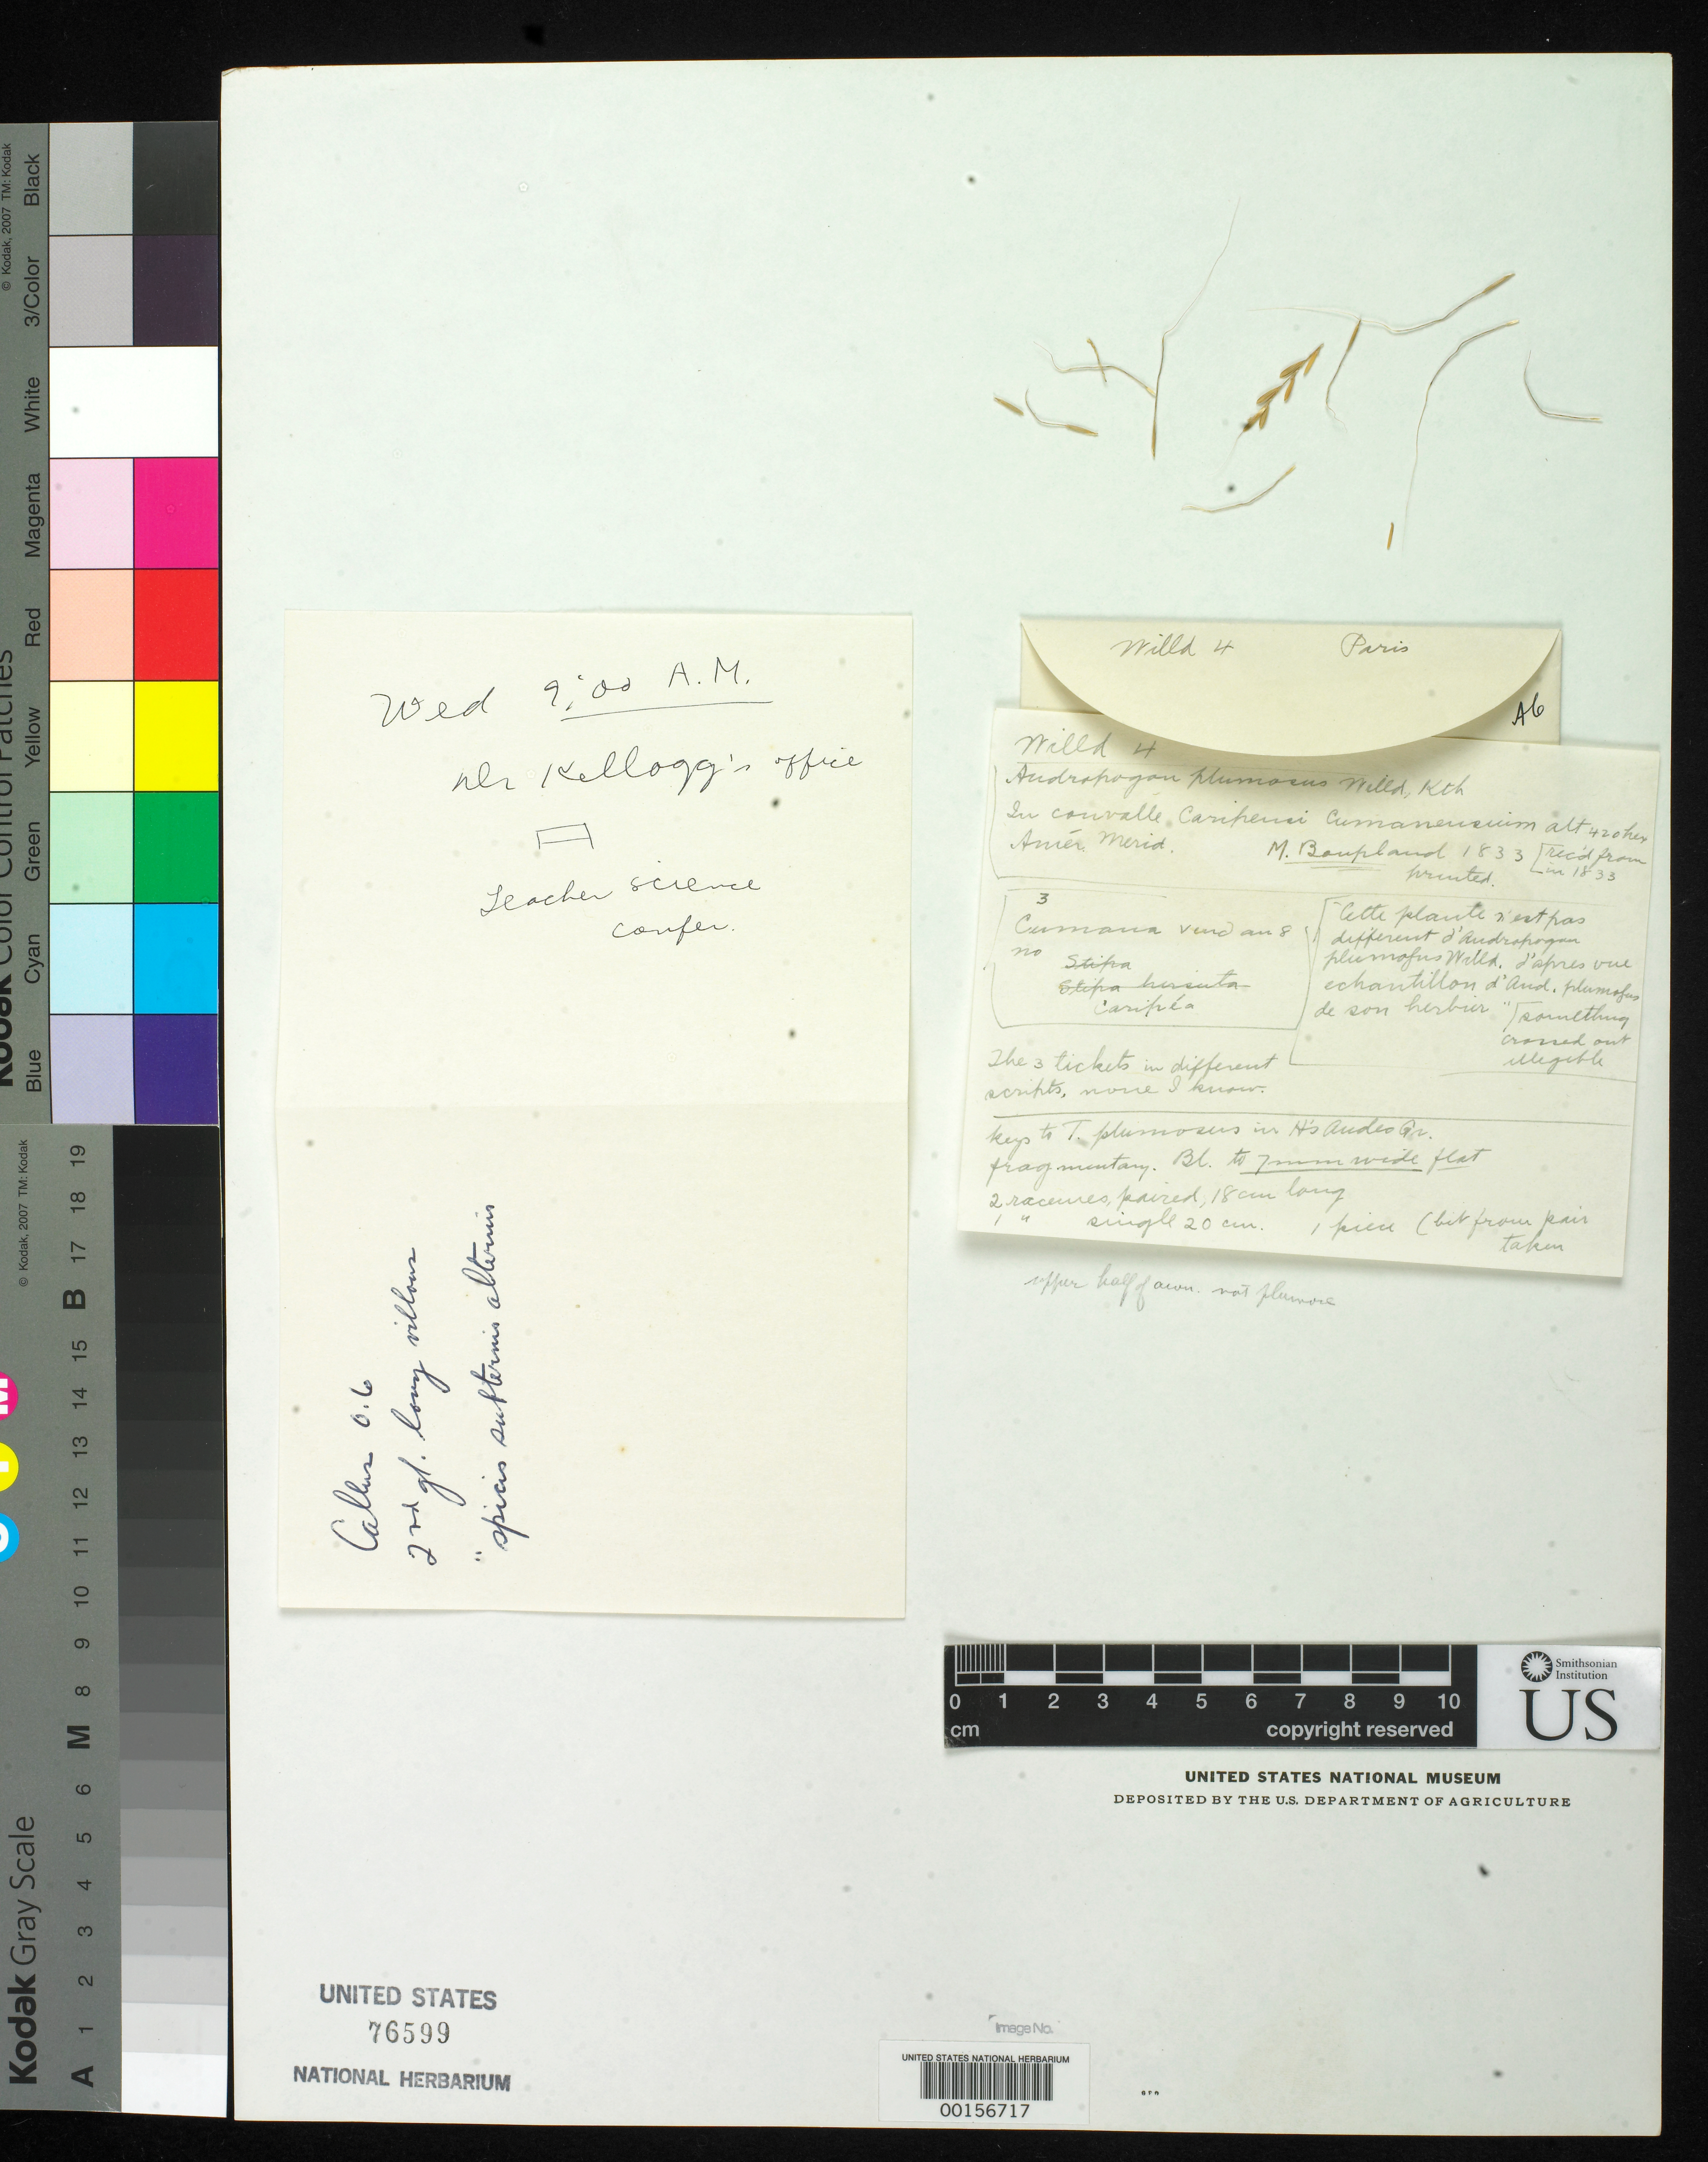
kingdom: Plantae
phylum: Tracheophyta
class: Liliopsida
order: Poales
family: Poaceae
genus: Andropogon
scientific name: Andropogon plumosus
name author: Humb. & Bonpl. ex Willd.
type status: Type Fragment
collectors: F. W. Humboldt & A. J. A. Bonpland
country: Venezuela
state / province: Sucre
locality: Cumana.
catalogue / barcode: US 76599